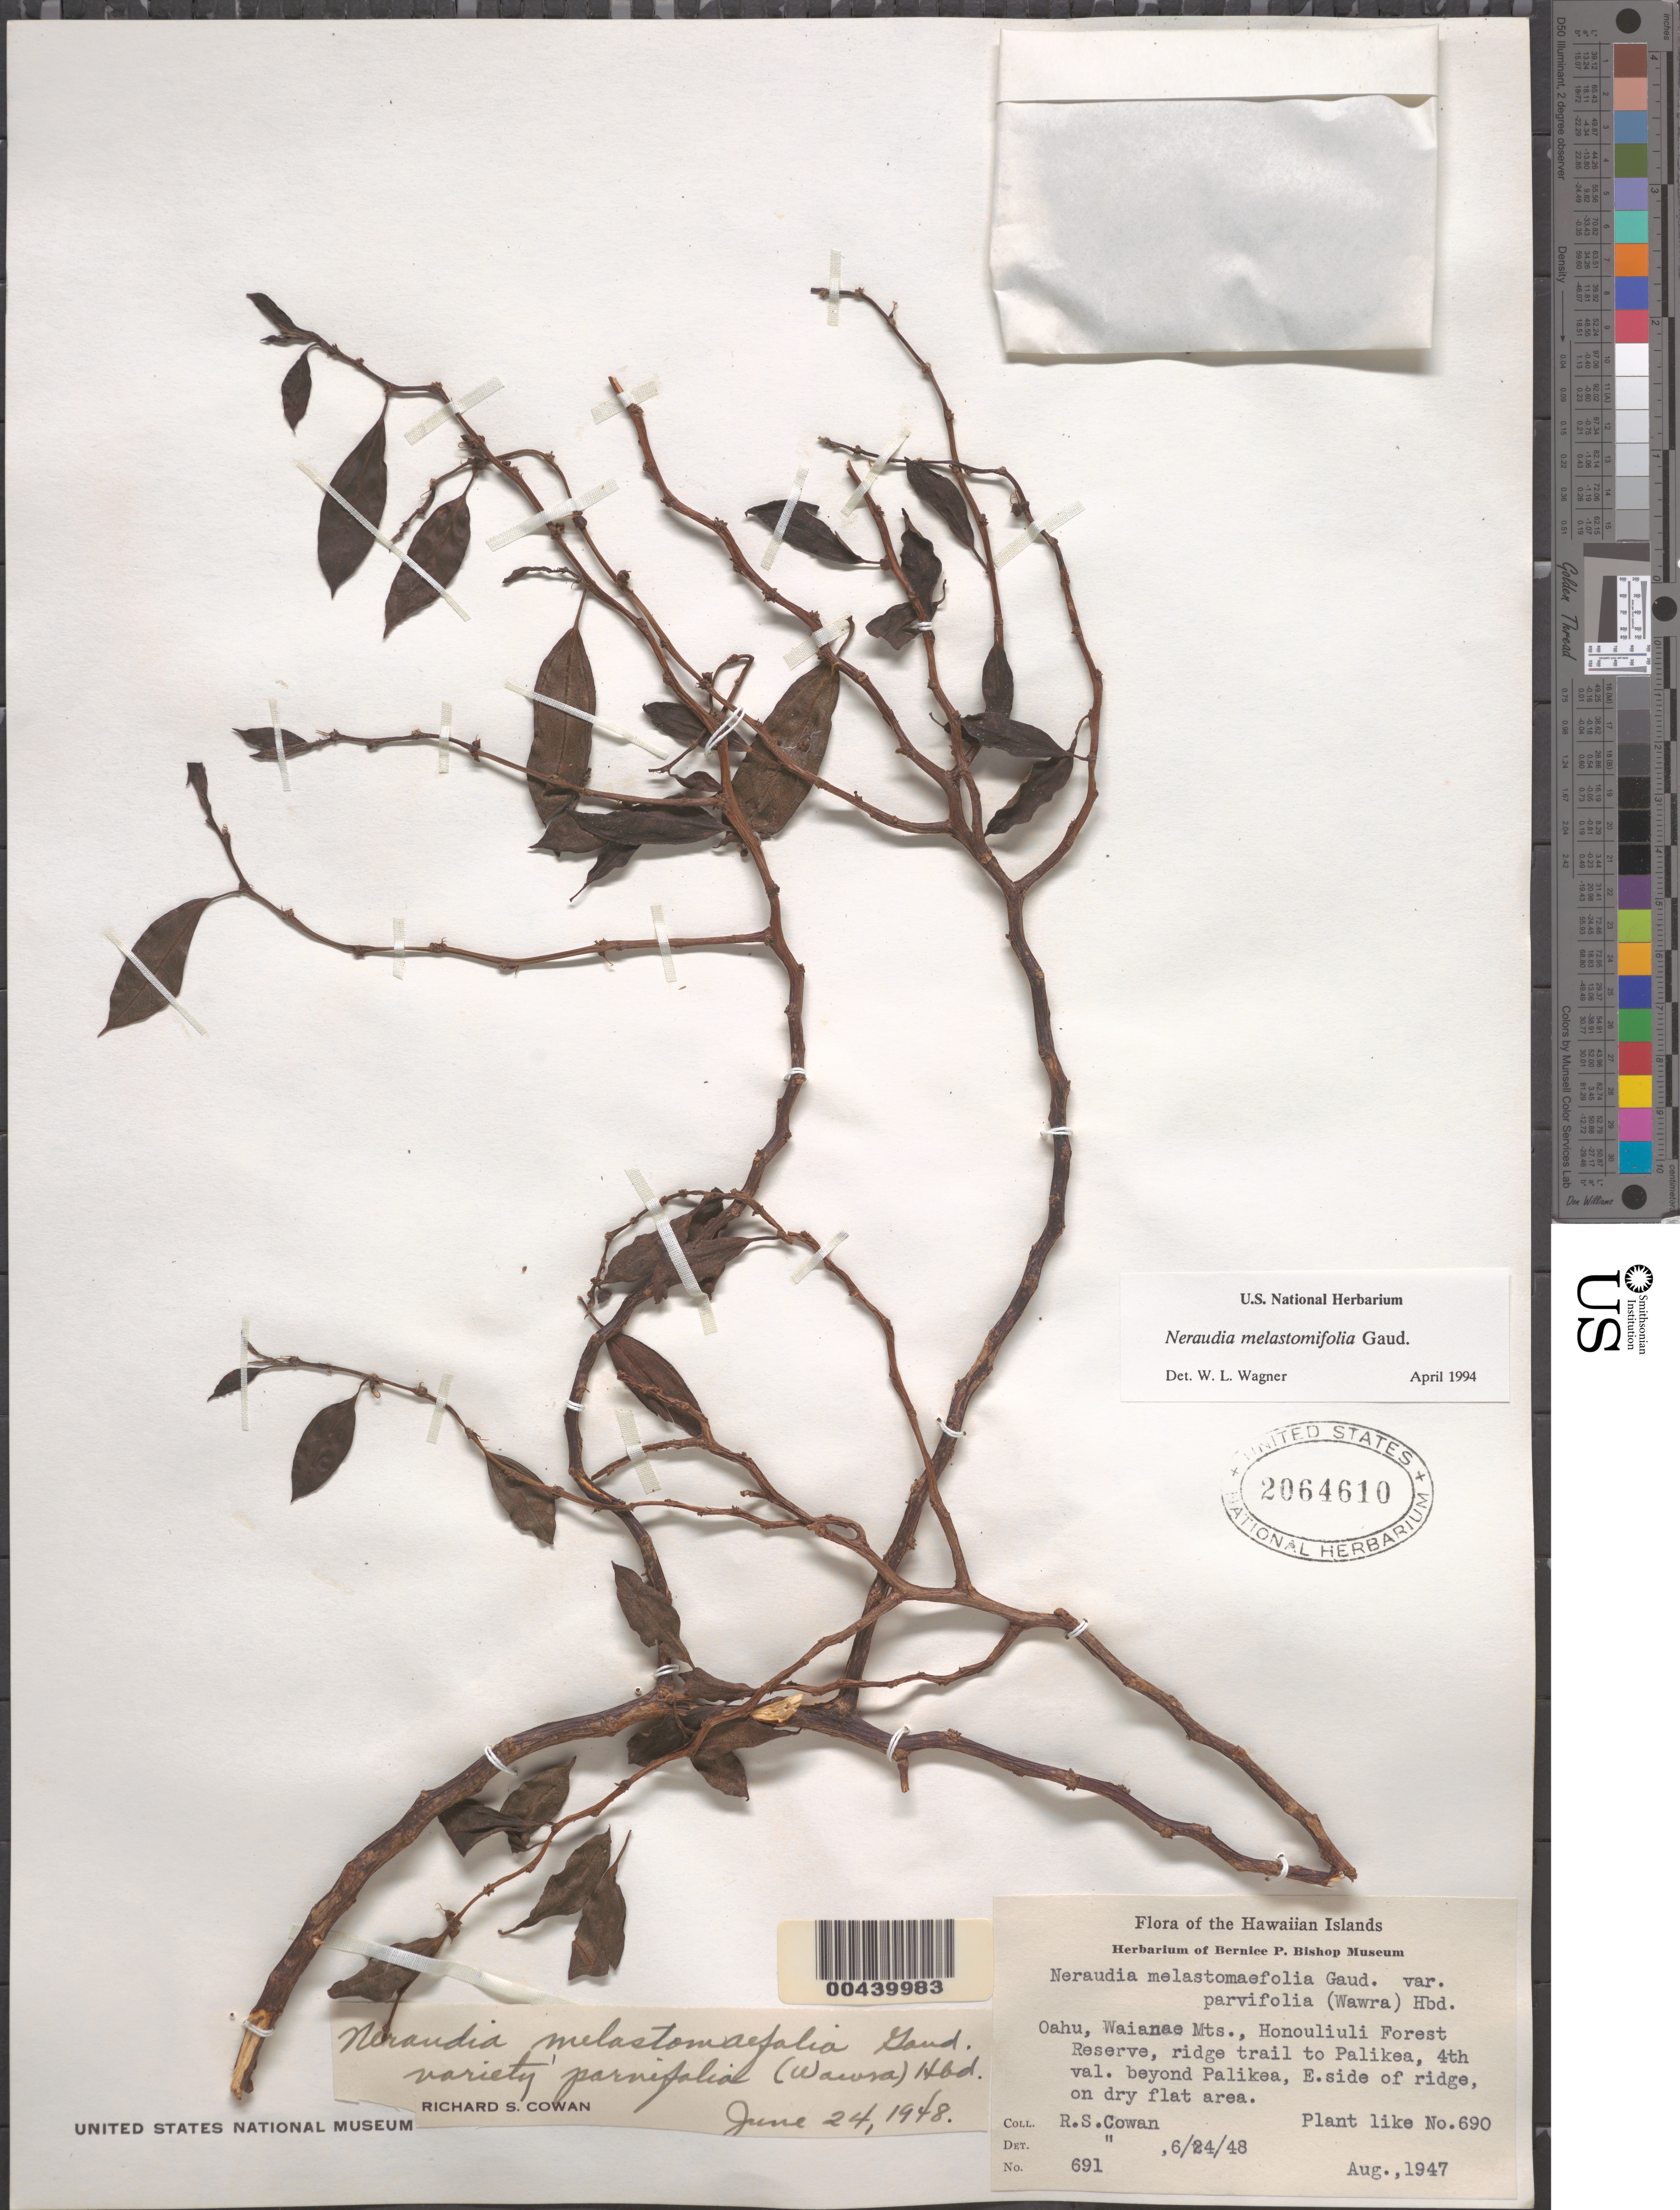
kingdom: Plantae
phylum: Tracheophyta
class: Magnoliopsida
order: Rosales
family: Urticaceae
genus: Neraudia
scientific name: Neraudia melastomifolia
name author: Gaudich.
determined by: Wagner, W. L., (BOT), Smithsonian Institution - National Museum of Natural History (UNITED STATES)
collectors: R. S. Cowan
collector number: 691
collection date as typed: Aug 1947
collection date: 1947-08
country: United States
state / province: Hawaii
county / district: Honolulu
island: Oahu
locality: Waianae Mountains, Honouliuli Forest Reserve, ridge trail to Palikea, 4th valley beyond Palikea, E side of ridge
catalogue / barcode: US 2064610